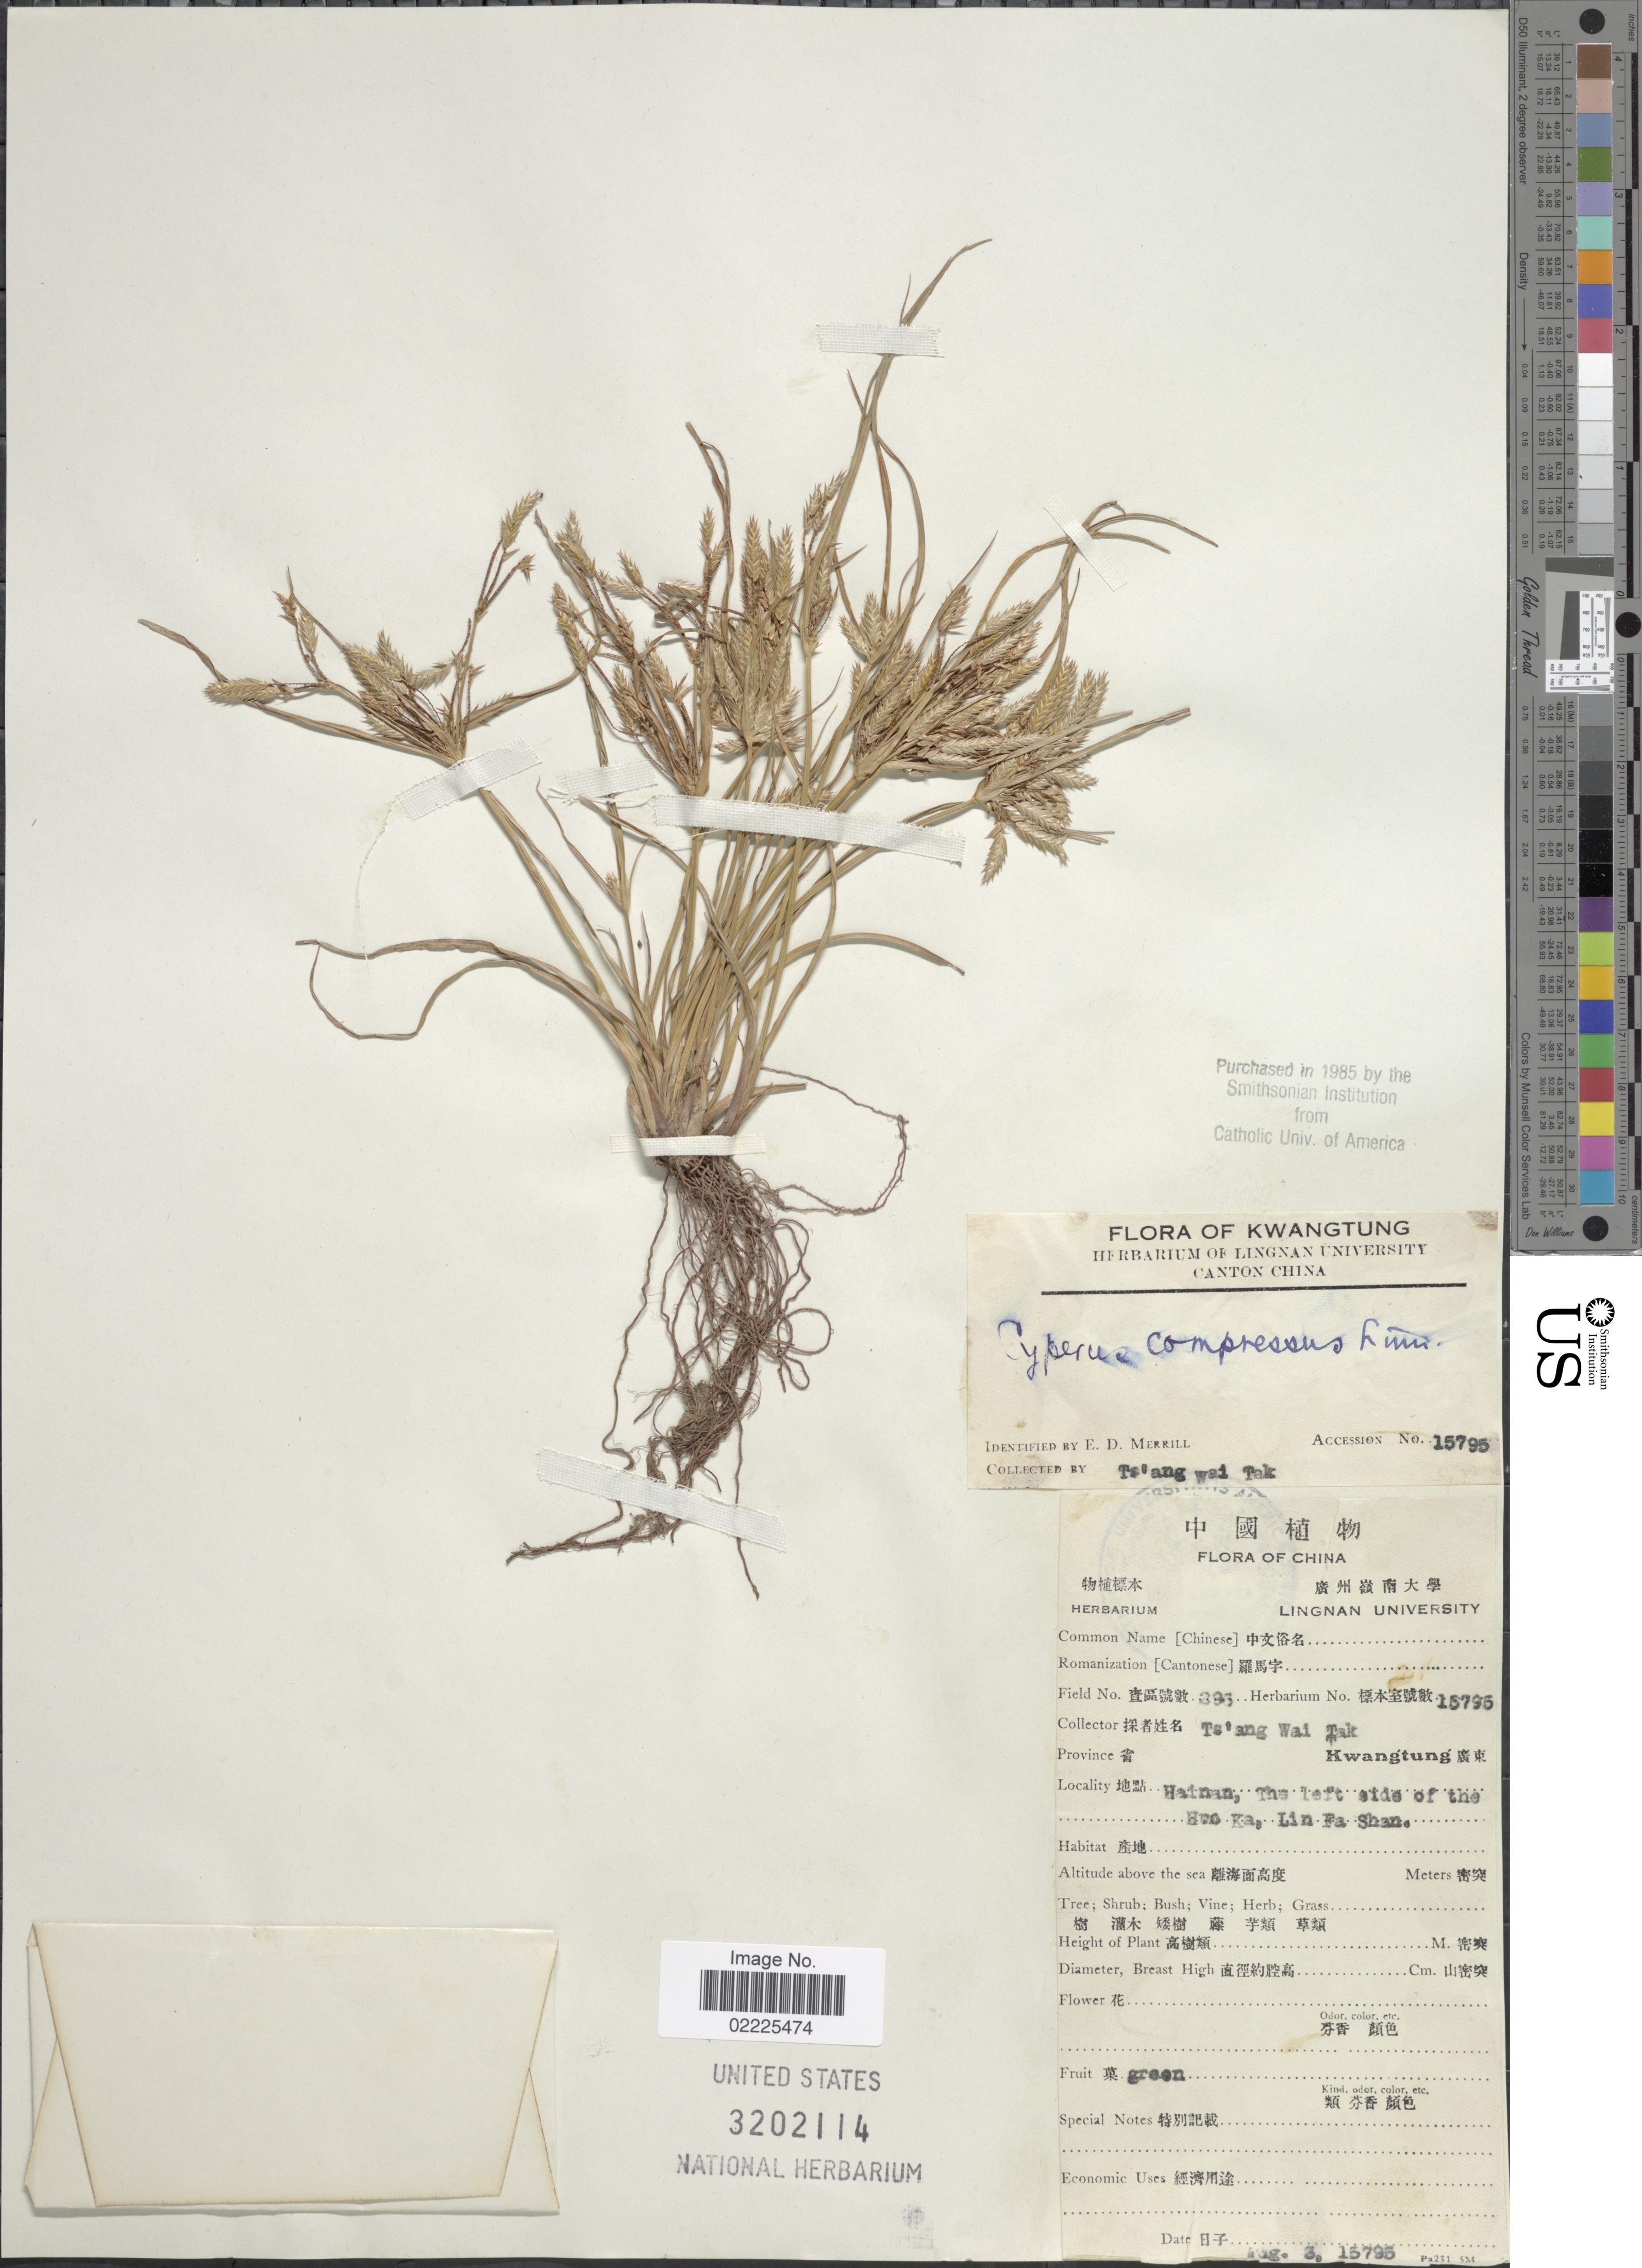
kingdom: Plantae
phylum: Tracheophyta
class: Liliopsida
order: Poales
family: Cyperaceae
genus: Cyperus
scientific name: Cyperus compressus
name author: L.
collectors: W. T. Tsang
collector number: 296/L.U. 15795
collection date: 1927-08-03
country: China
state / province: Guangdong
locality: Kwangtung, The left side of the Huo Ka, Lin Fa Shan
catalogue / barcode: US 3202114